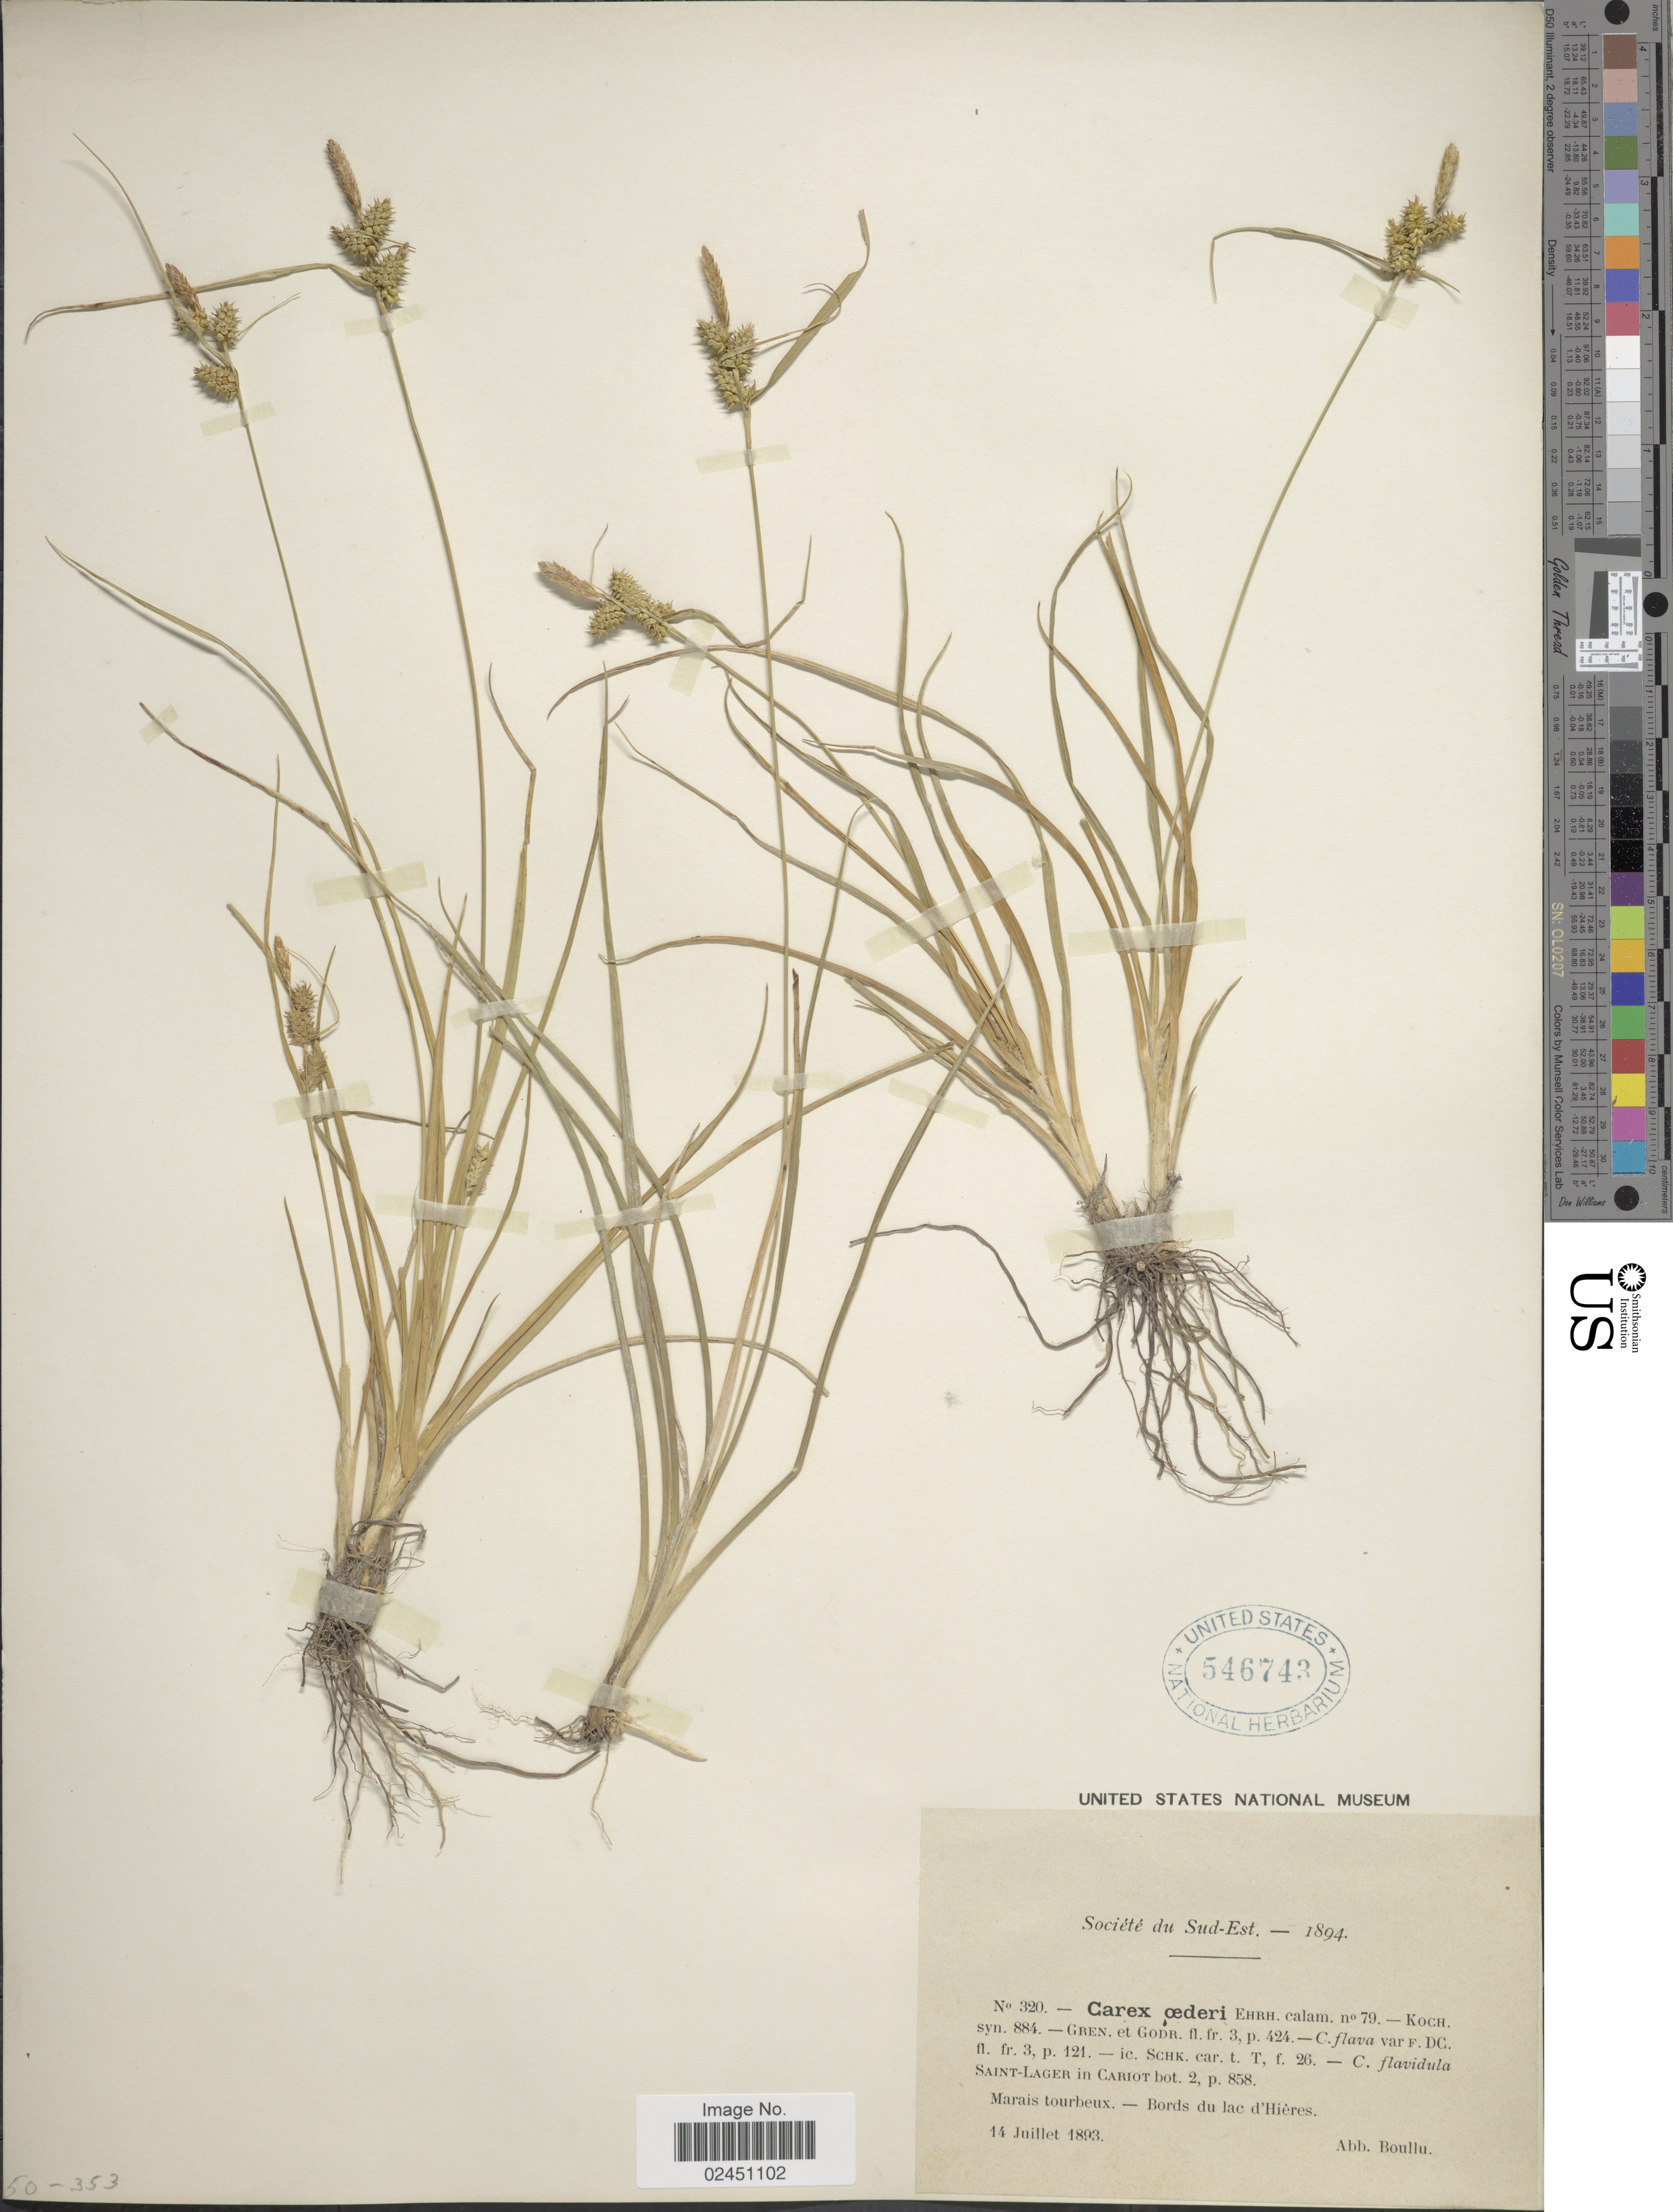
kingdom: Plantae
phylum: Tracheophyta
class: Liliopsida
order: Poales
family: Cyperaceae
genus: Carex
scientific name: Carex oederi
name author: Retz.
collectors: A. Boullu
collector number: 320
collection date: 1893-07-14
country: France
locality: Sud-Est [unsure placement] Marais tourbeux - Bords du lac d'Hieres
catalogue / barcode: US 546743